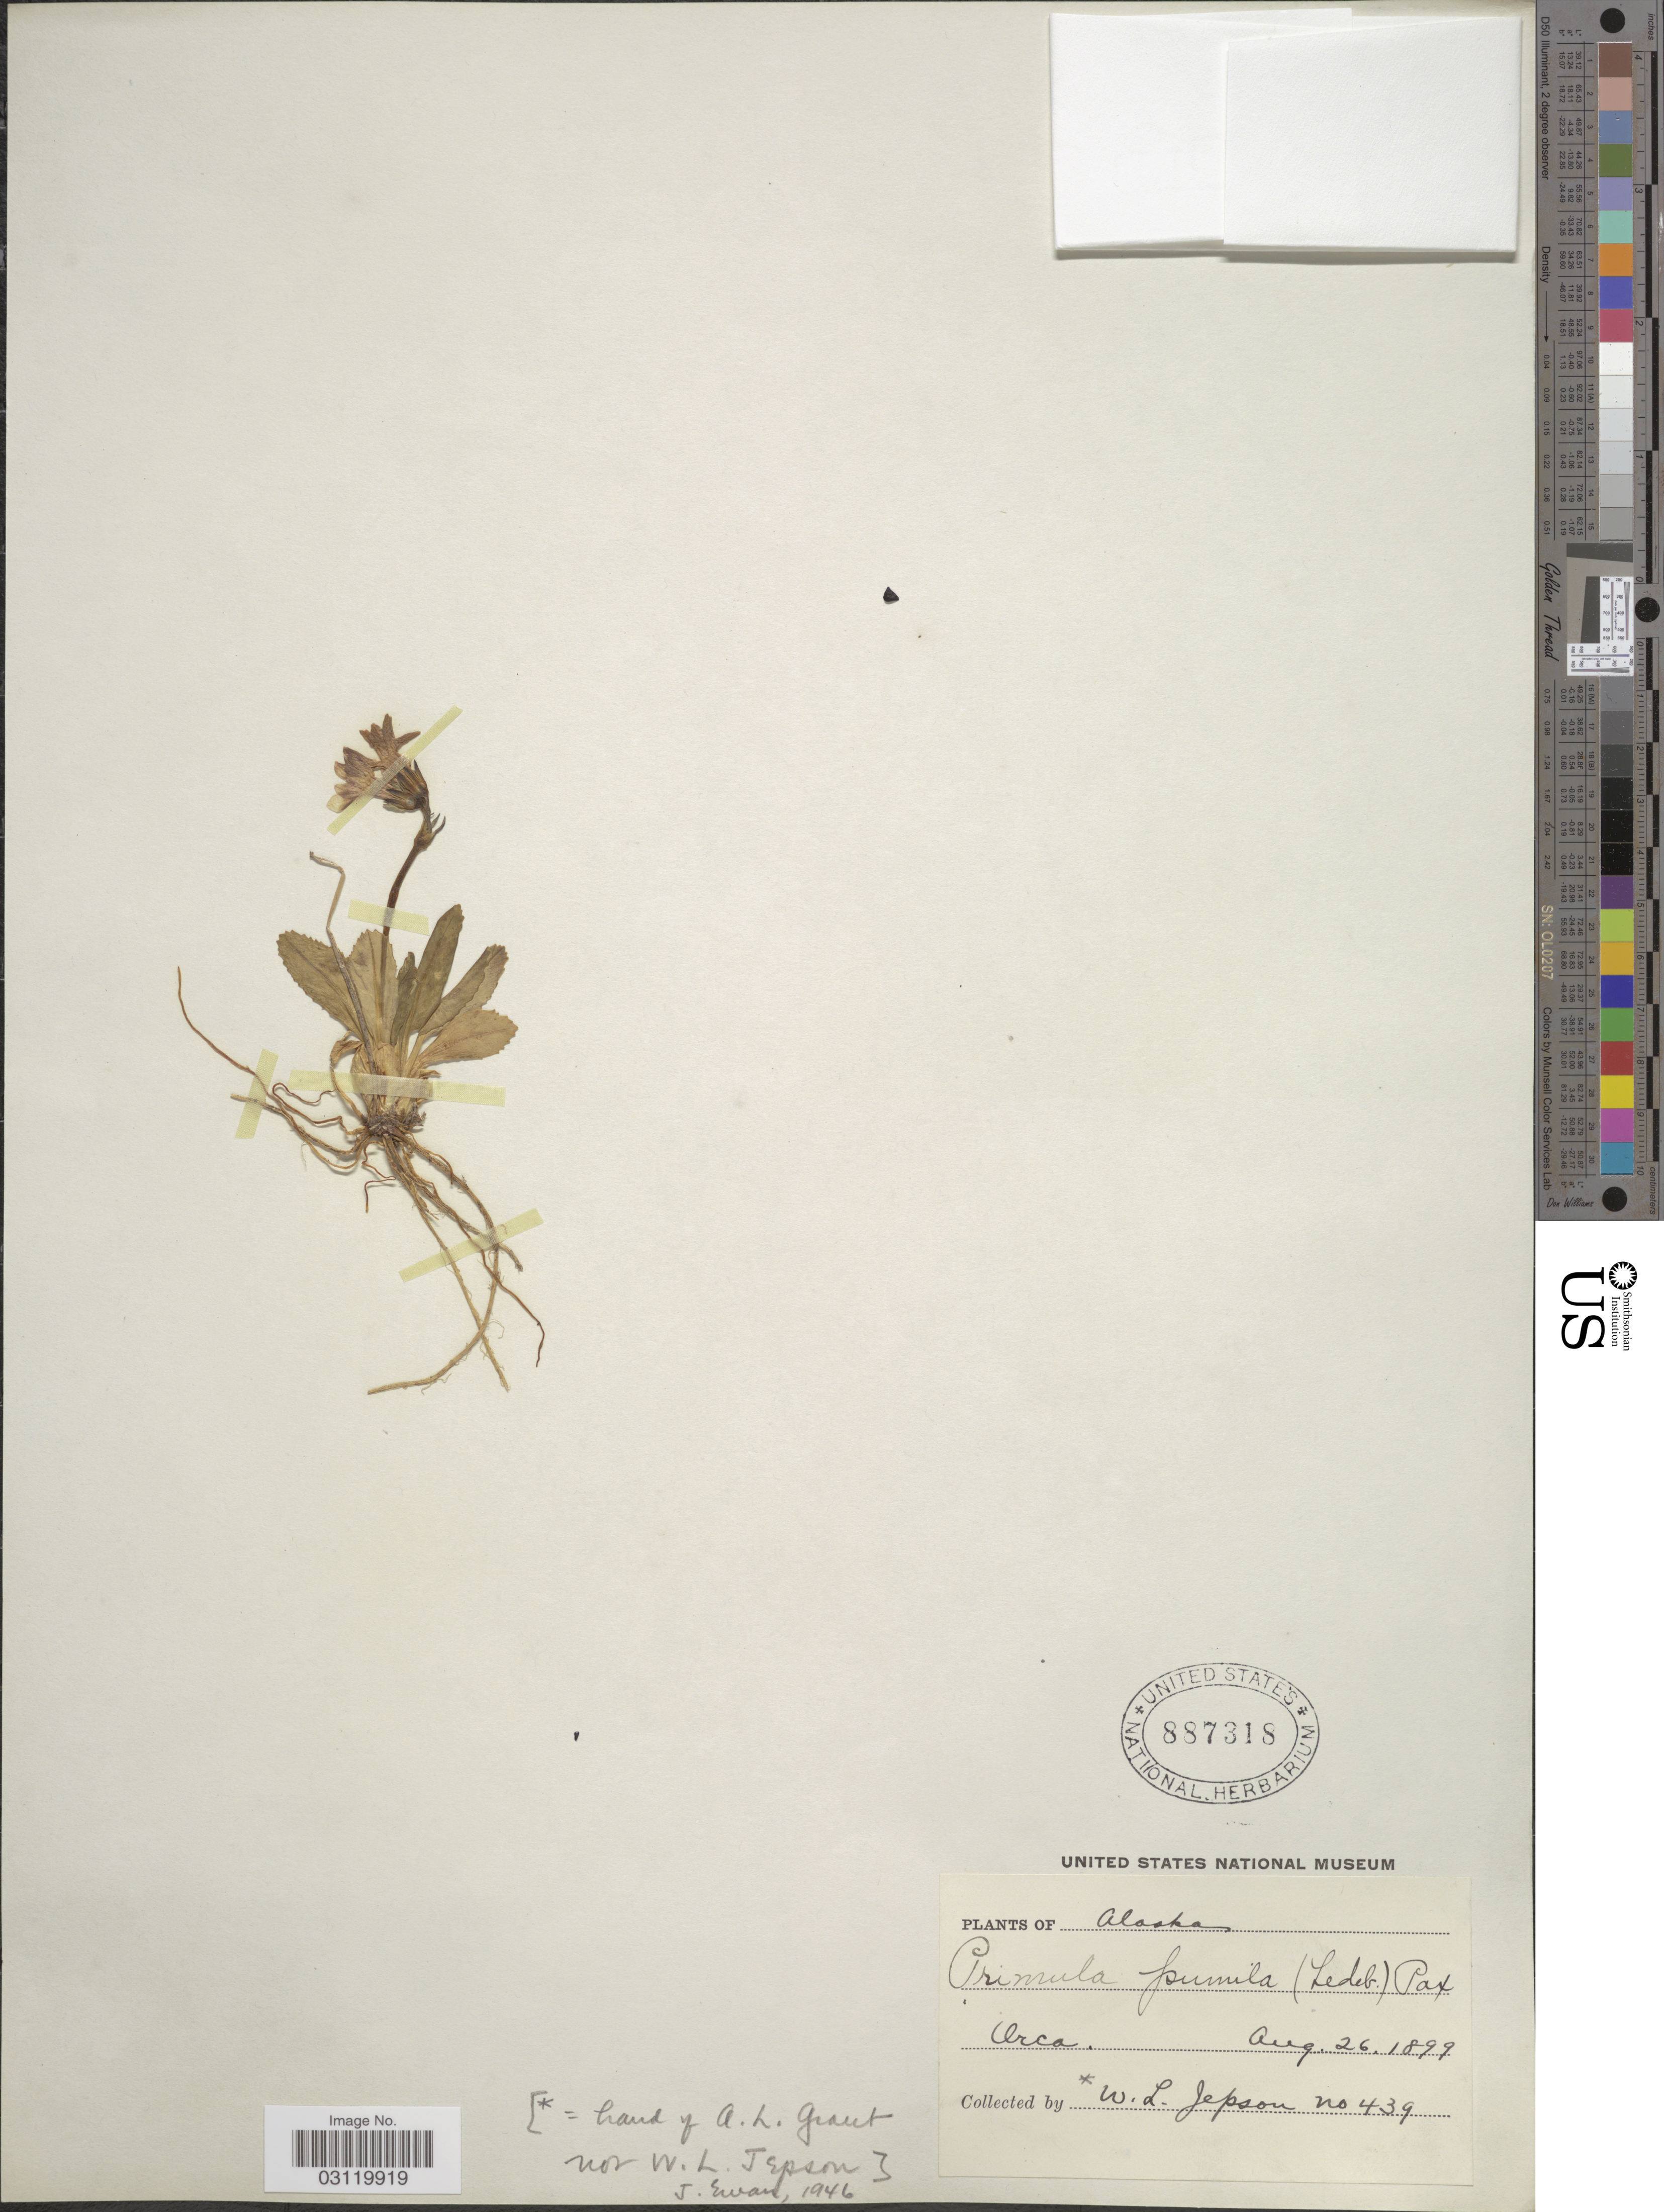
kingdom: Plantae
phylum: Tracheophyta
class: Magnoliopsida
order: Ericales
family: Primulaceae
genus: Primula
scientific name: Primula tschuktschorum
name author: Kjellm.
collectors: W. L. Jepson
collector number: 439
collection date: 1899-08-26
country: United States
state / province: Alaska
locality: Orca.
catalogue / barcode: US 887318